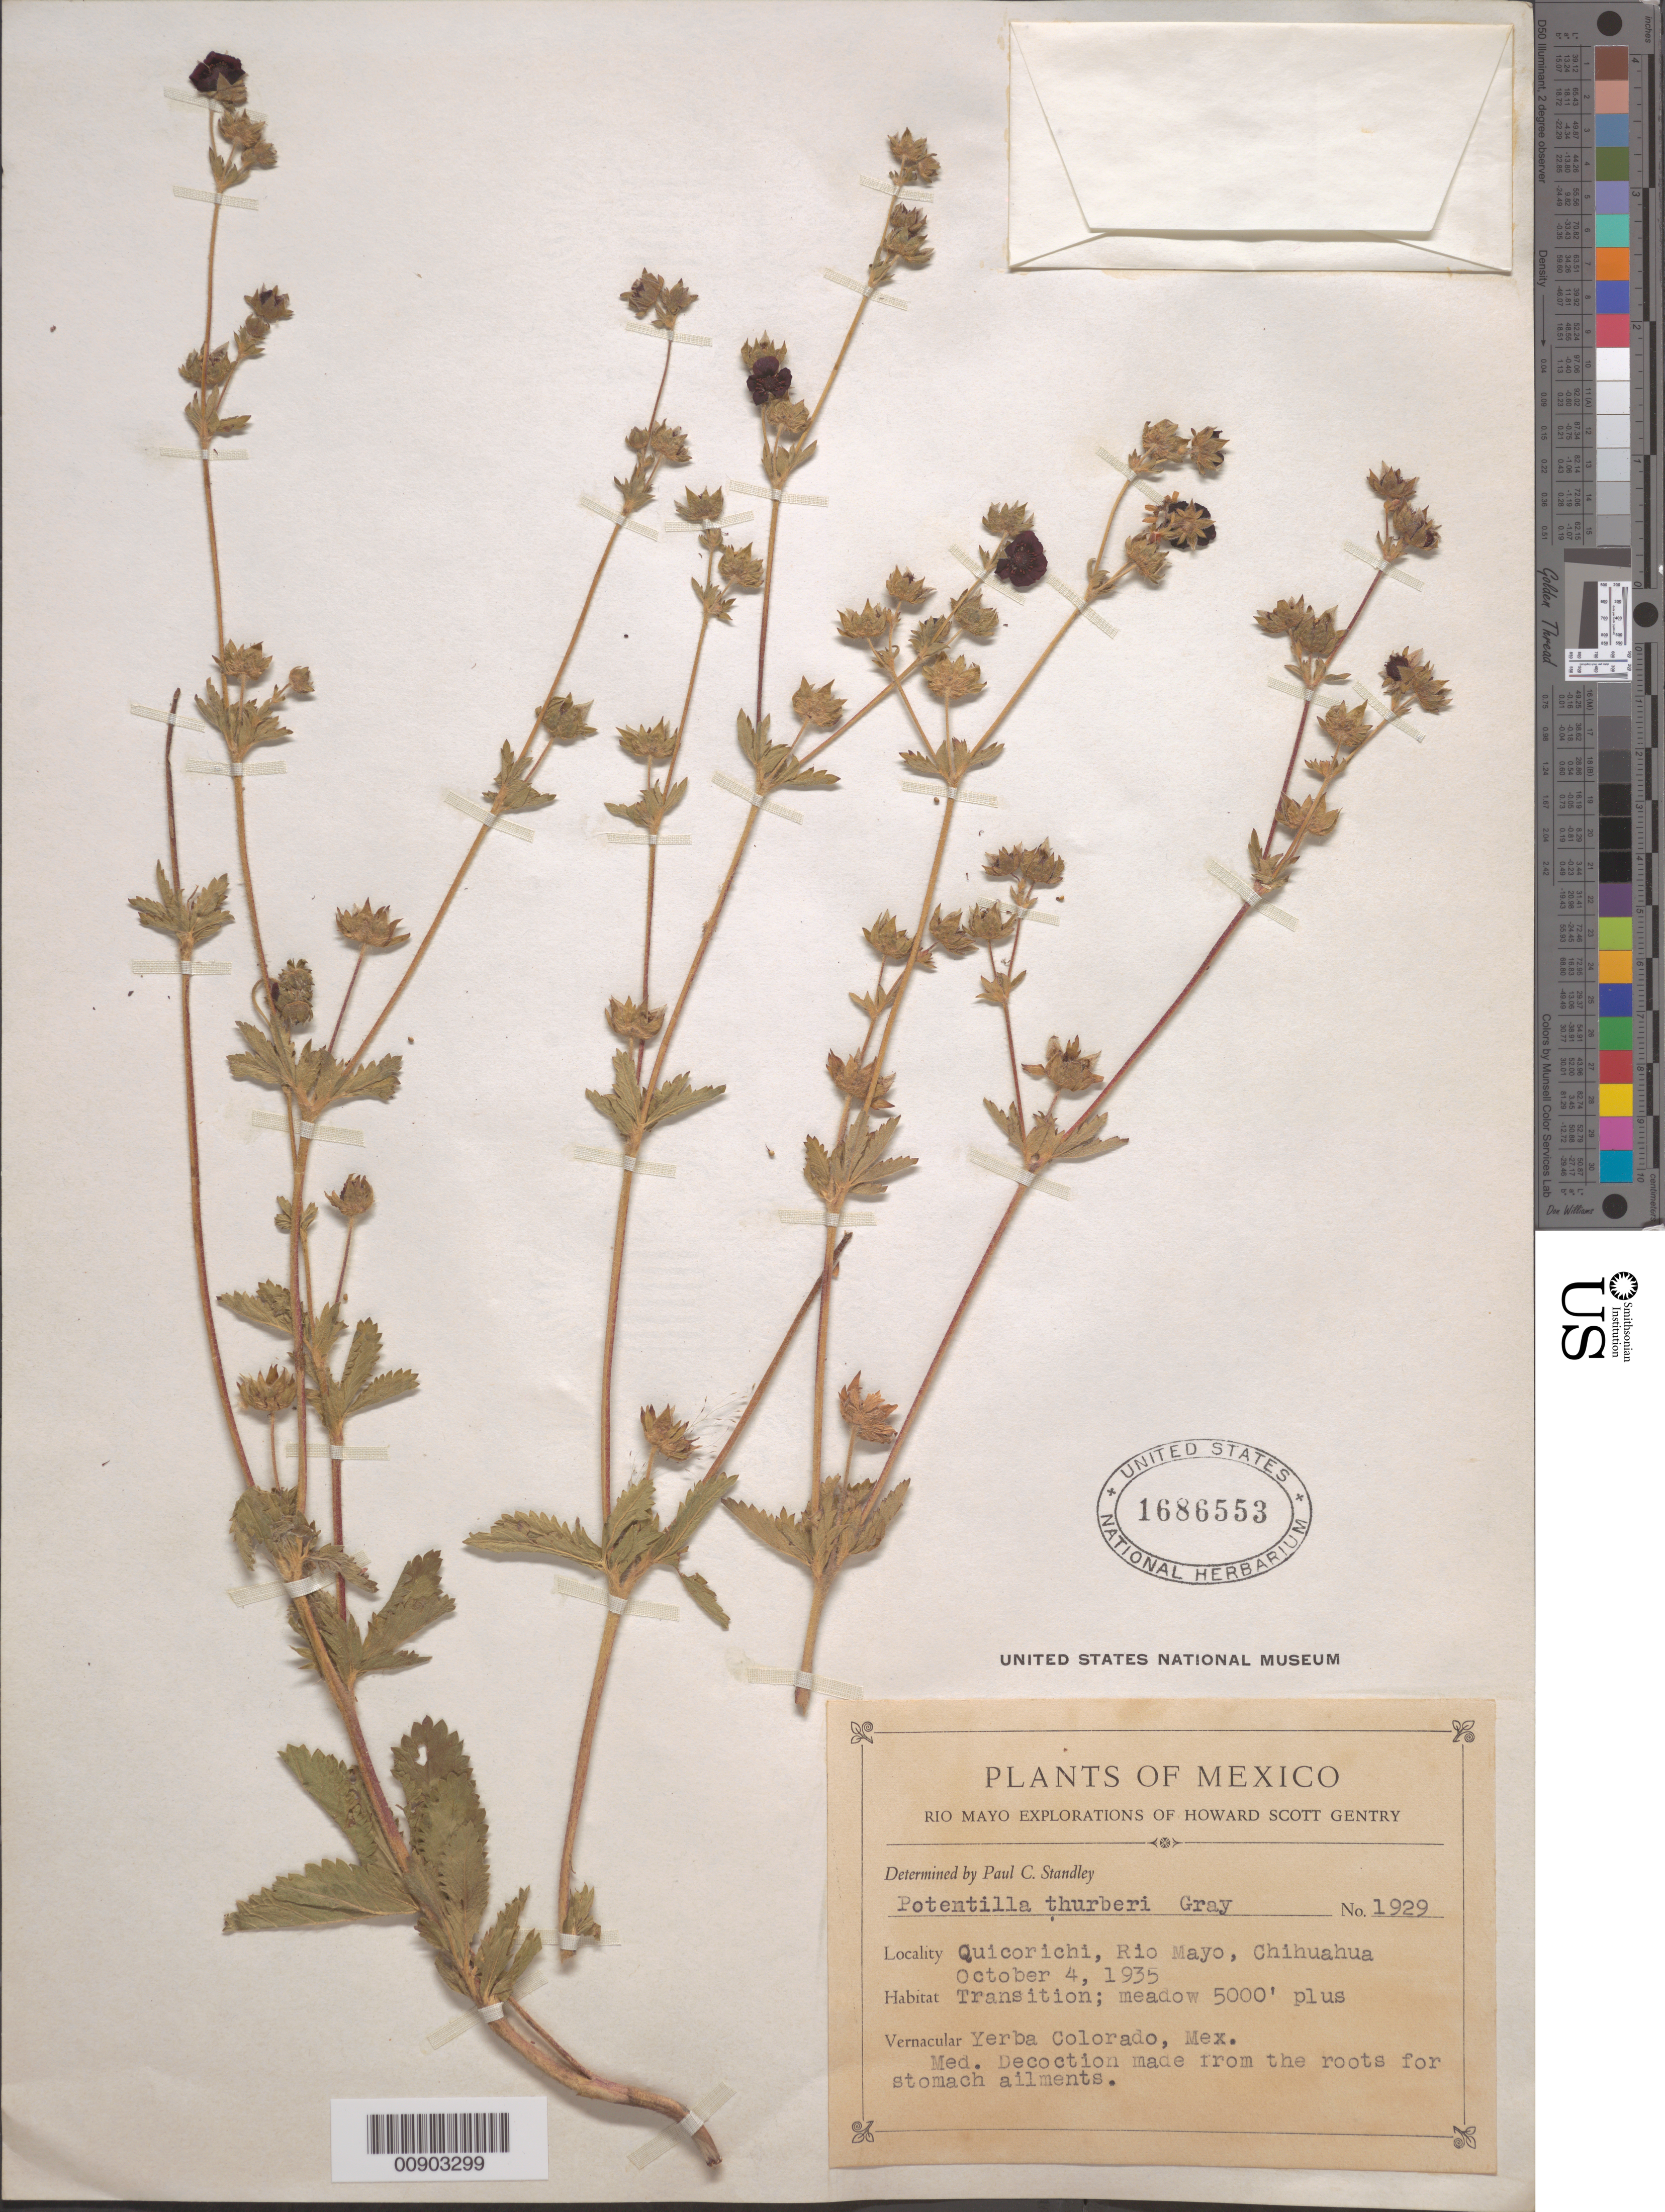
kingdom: Plantae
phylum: Tracheophyta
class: Magnoliopsida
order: Rosales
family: Rosaceae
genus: Potentilla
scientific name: Potentilla thurberi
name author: A. Gray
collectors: H. S. Gentry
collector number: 1929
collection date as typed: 04 Oct 1935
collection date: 1935-10-04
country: Mexico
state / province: Chihuahua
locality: Quicorichi, Río Mayo, Chihuahua.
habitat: Transition; meadow.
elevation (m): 1524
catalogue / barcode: US 1686553